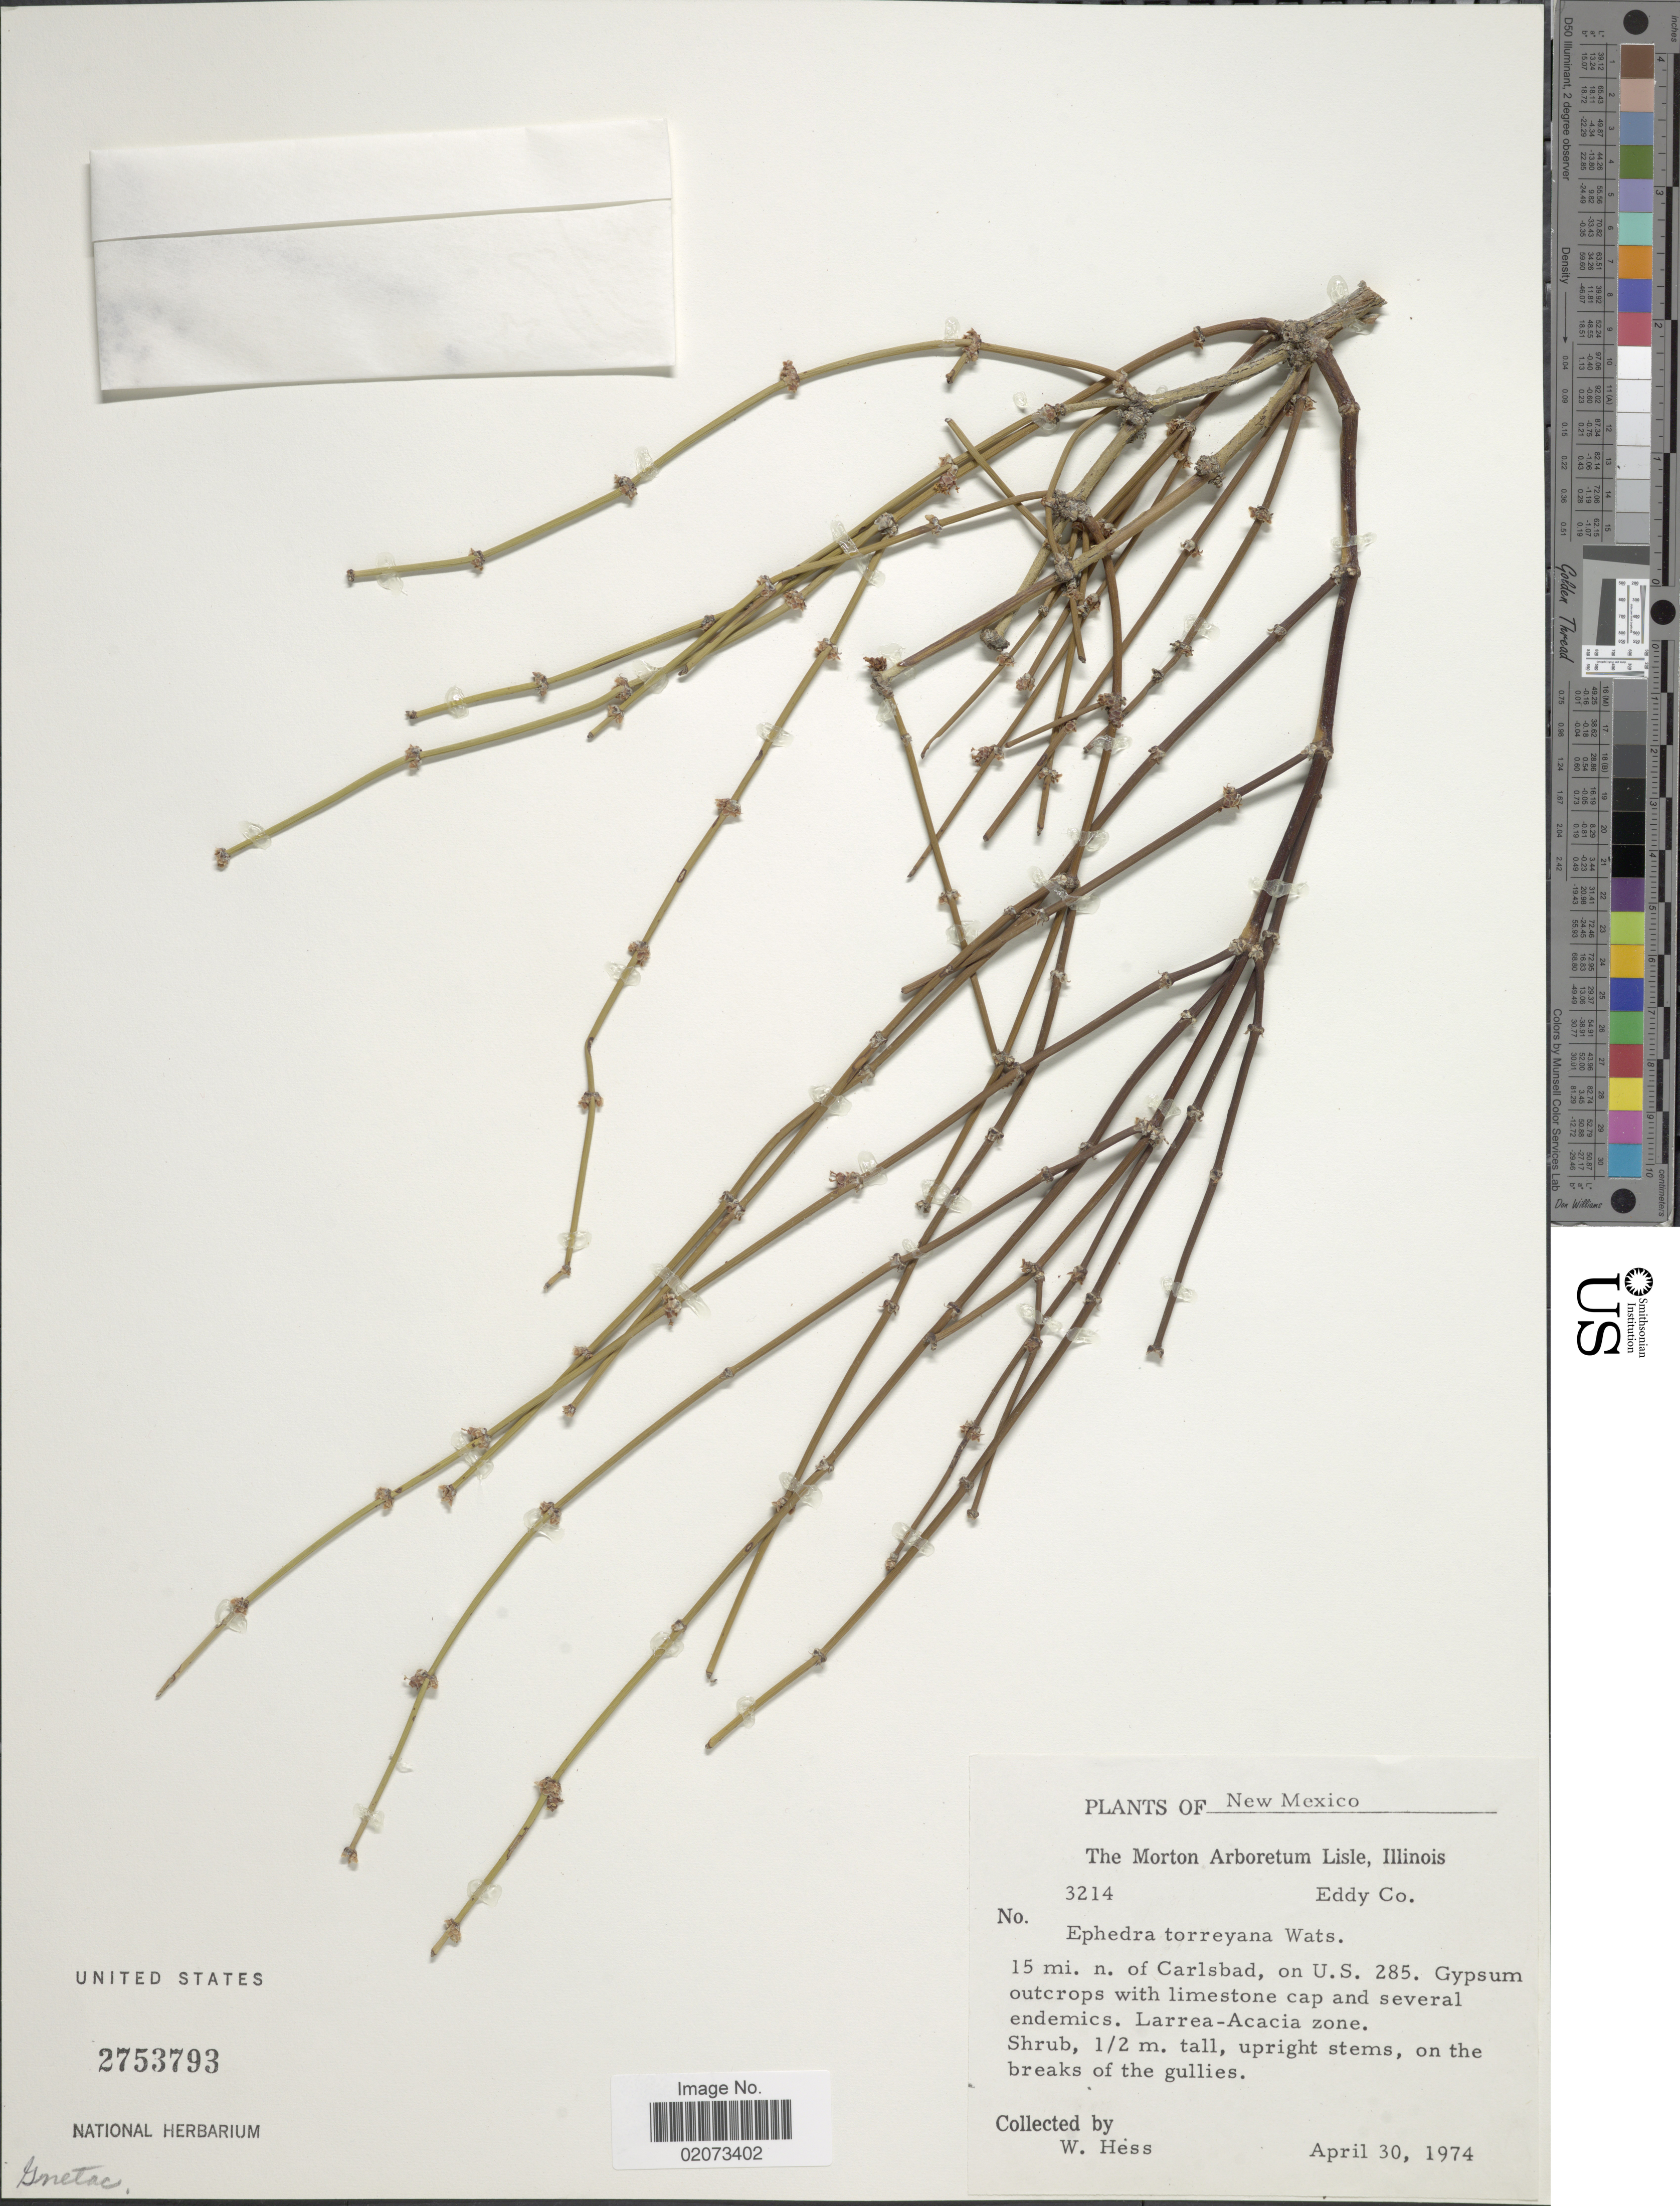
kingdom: Plantae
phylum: Tracheophyta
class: Gnetopsida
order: Ephedrales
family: Ephedraceae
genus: Ephedra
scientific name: Ephedra torreyana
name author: S. Watson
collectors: W. Hess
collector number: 3214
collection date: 1974-04-30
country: United States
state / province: New Mexico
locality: New Mexico. 15 mi n. of Carlsbad, on U.S. 285. on the breaks of the gullies.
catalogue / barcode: US 2753793